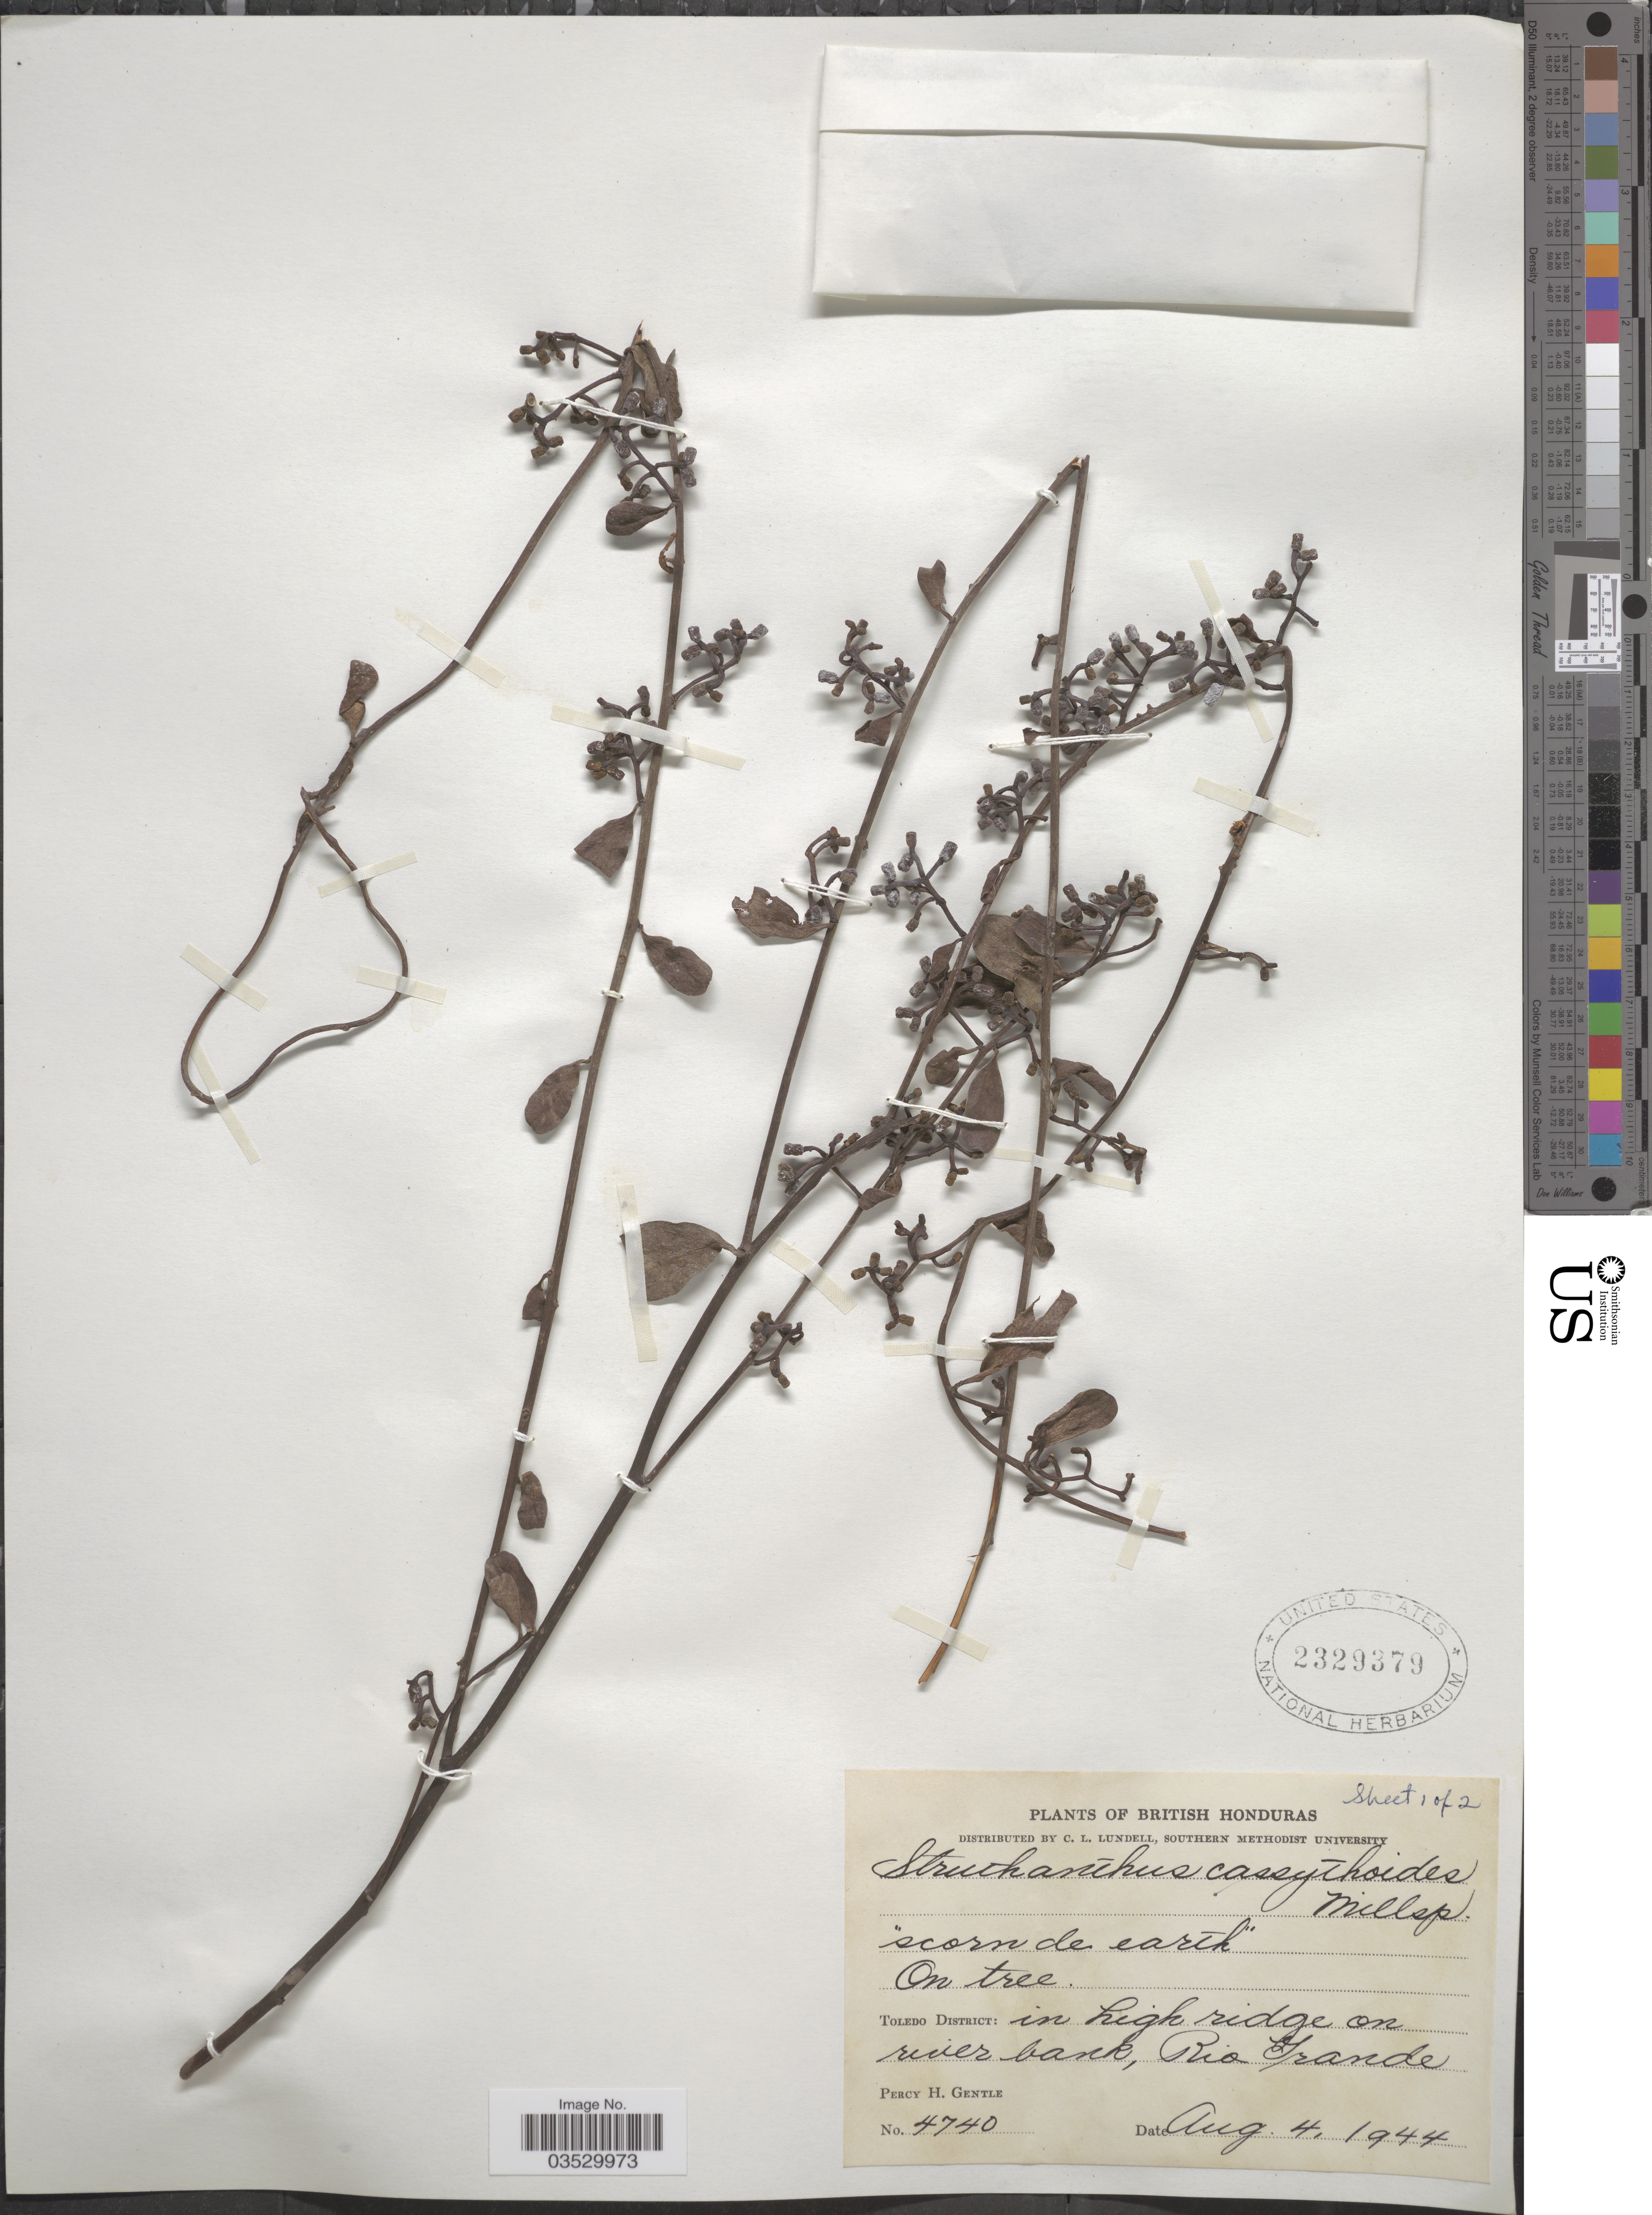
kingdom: Plantae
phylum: Tracheophyta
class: Magnoliopsida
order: Santalales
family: Loranthaceae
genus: Struthanthus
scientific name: Struthanthus cassythoides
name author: Standl.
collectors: P. H. Gentle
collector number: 4740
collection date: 1944-08-04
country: Belize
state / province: Toledo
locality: British Honduras. Toledo District: in high ridge on river bank, Rio Grande.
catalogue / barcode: US 2329379